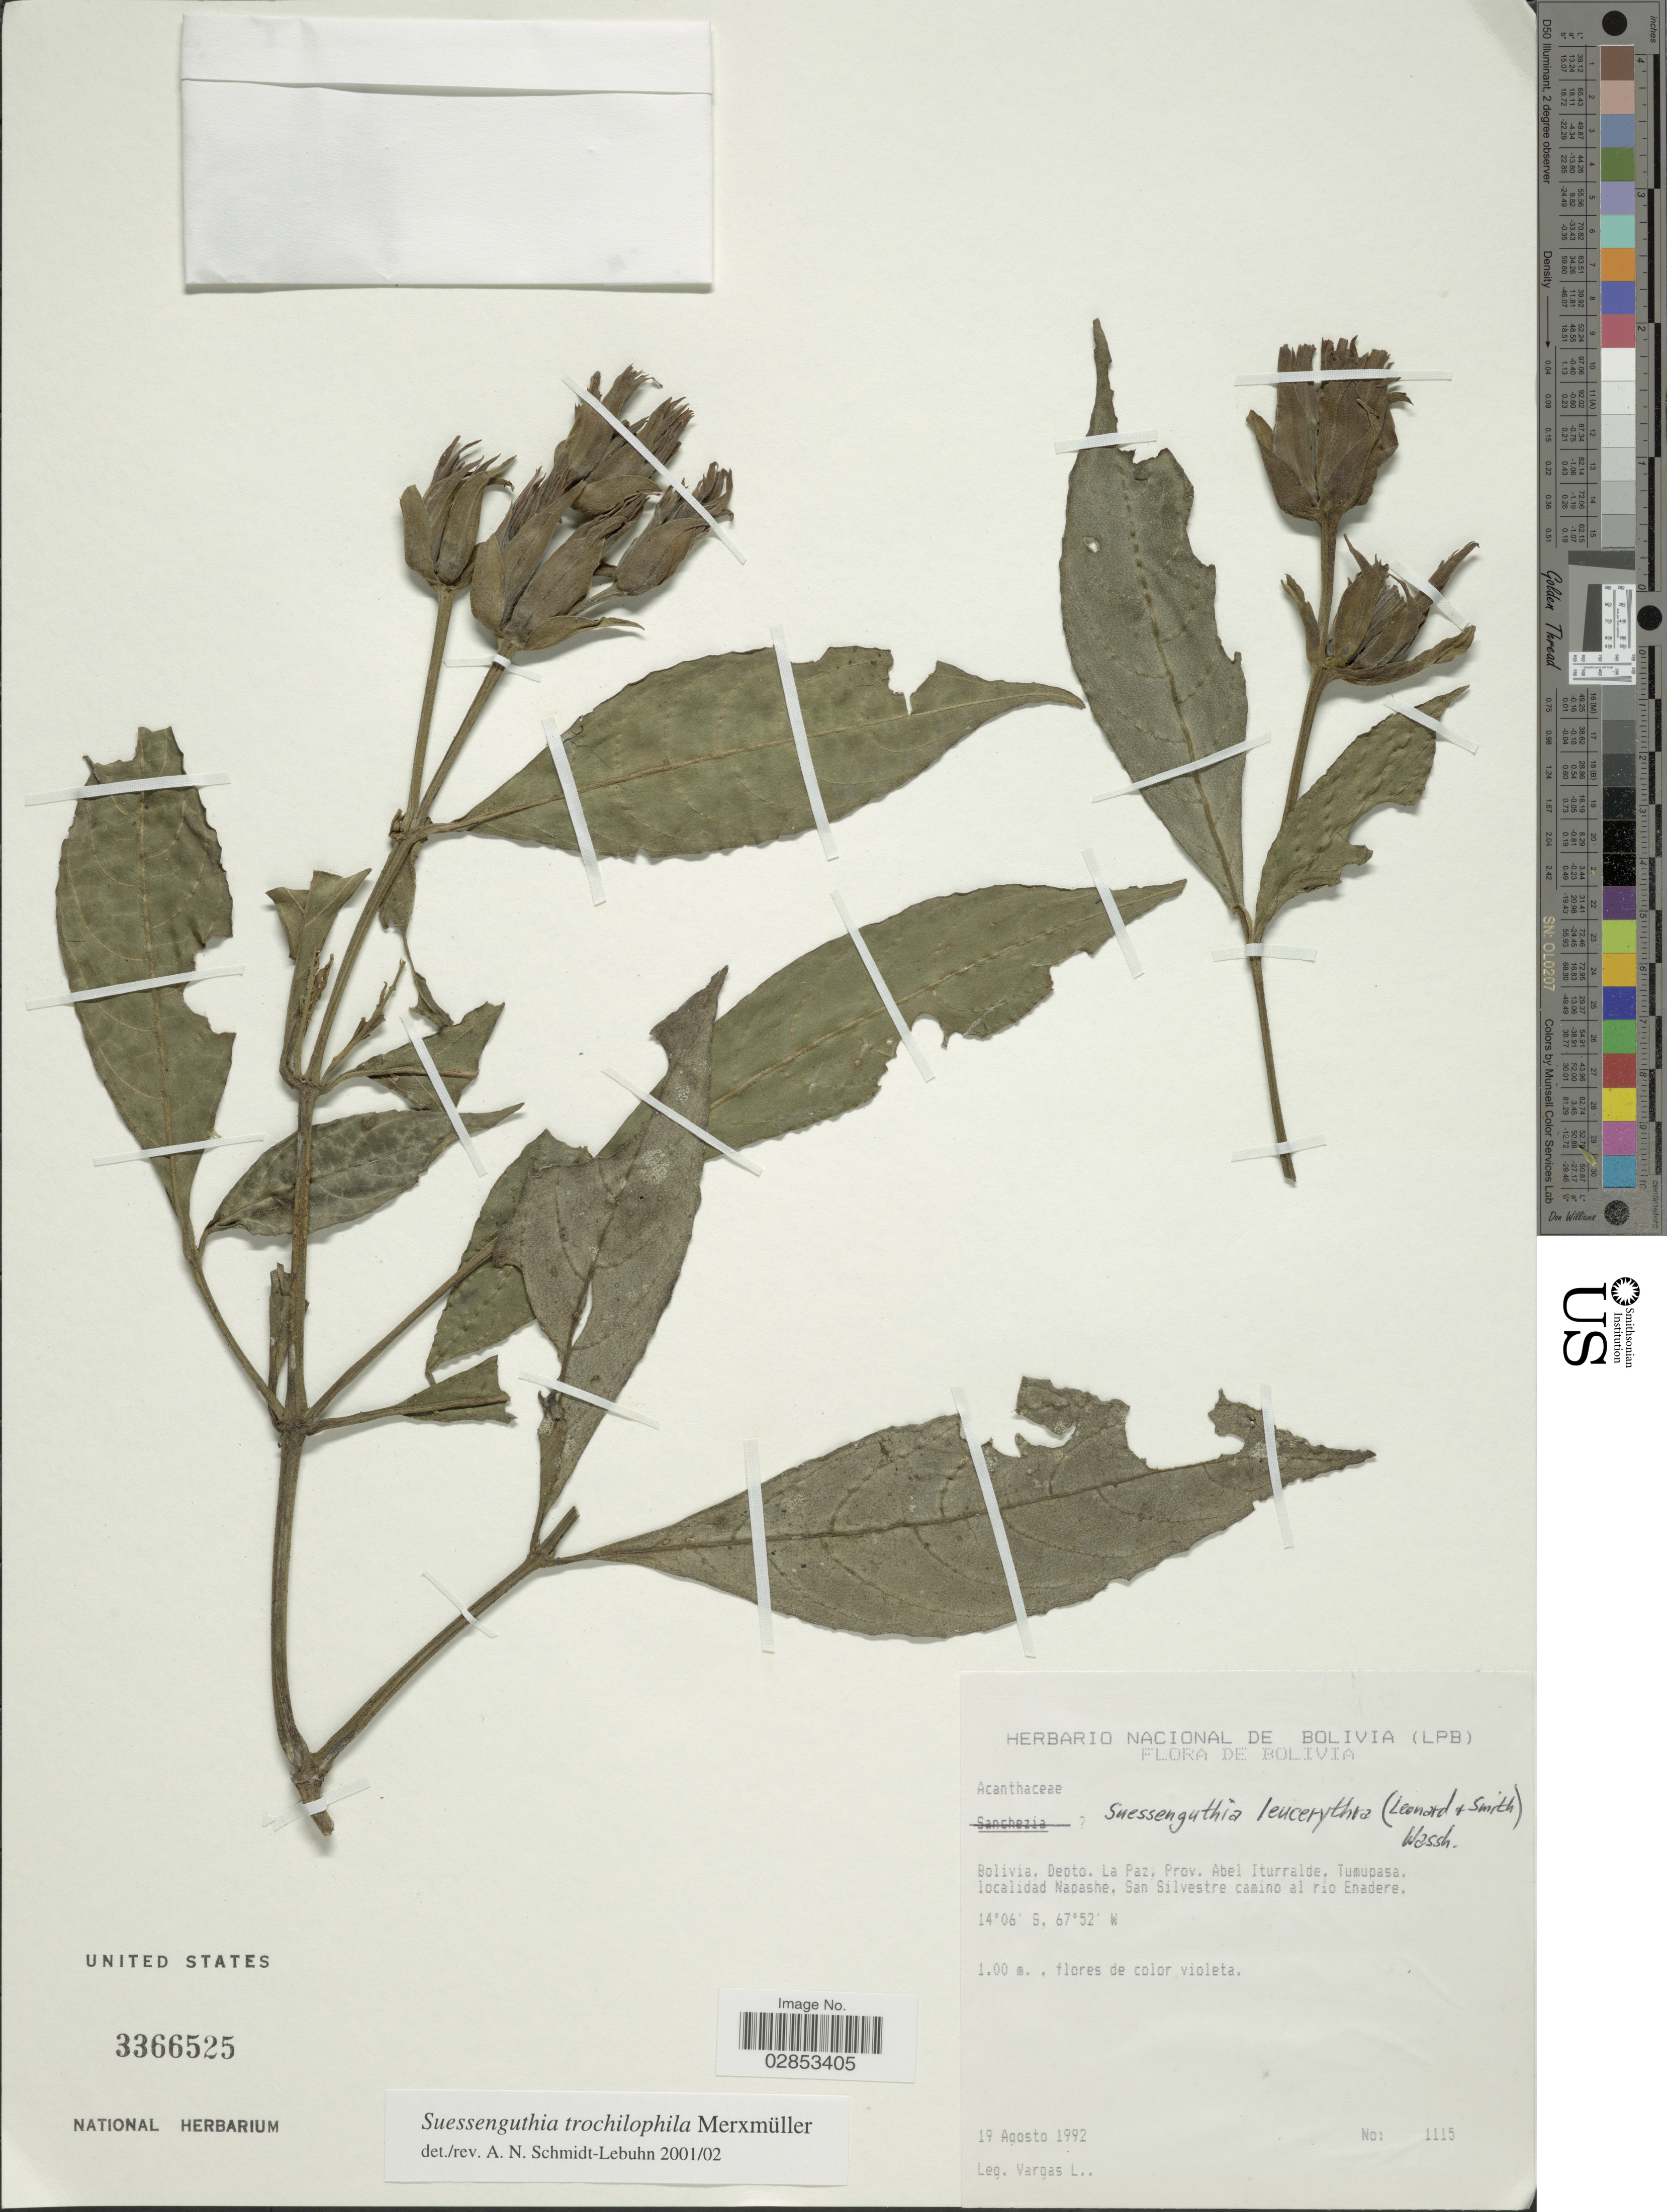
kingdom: Plantae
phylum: Tracheophyta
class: Magnoliopsida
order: Lamiales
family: Acanthaceae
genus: Suessenguthia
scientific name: Suessenguthia trochilophila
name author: Merxm.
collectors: L. Vargas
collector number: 1115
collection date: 1992-08-19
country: Bolivia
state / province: La Paz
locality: Depto. La Paz. Prov. Abel Iturralde. Tumupasa, localidad Napashe. San Silvestre camino al río Enadere.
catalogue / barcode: US 3366525